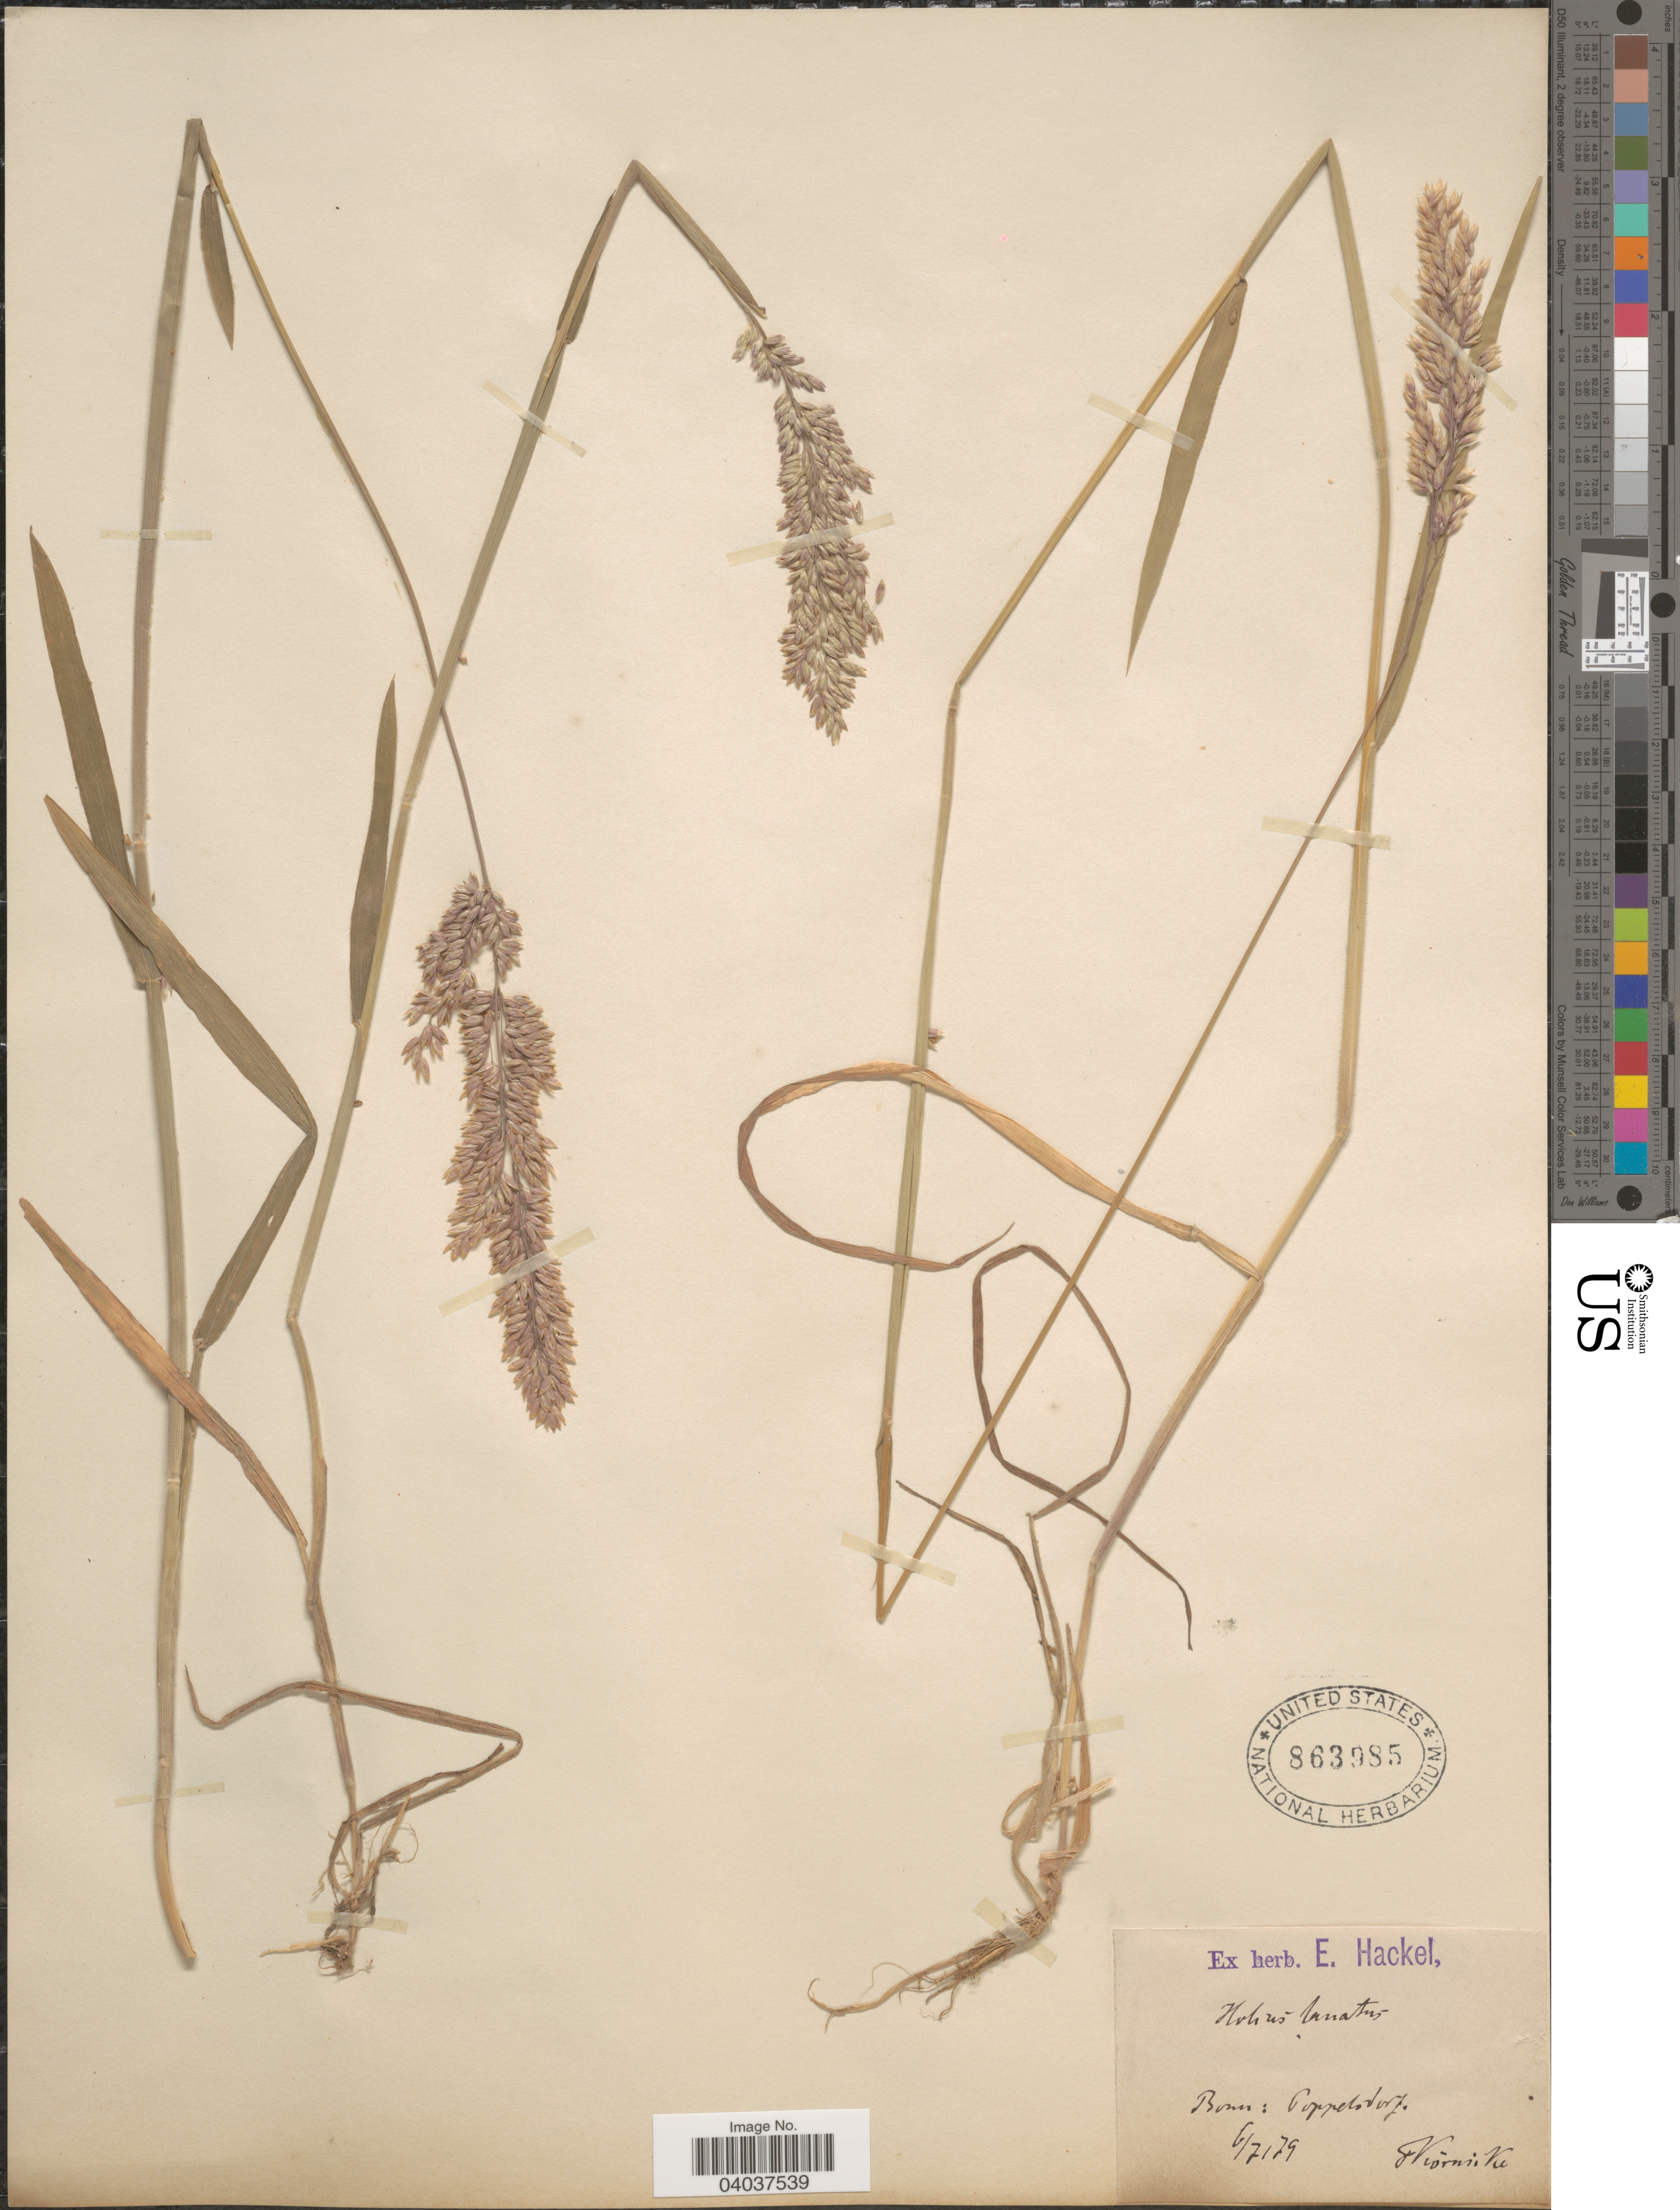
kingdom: Plantae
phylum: Tracheophyta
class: Liliopsida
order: Poales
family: Poaceae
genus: Holcus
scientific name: Holcus lanatus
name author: L.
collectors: F. A. Körnicke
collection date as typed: Transcribed d/m/y: 6/7/79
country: Germany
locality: Bonn: Poppelsdorf.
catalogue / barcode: US 863985